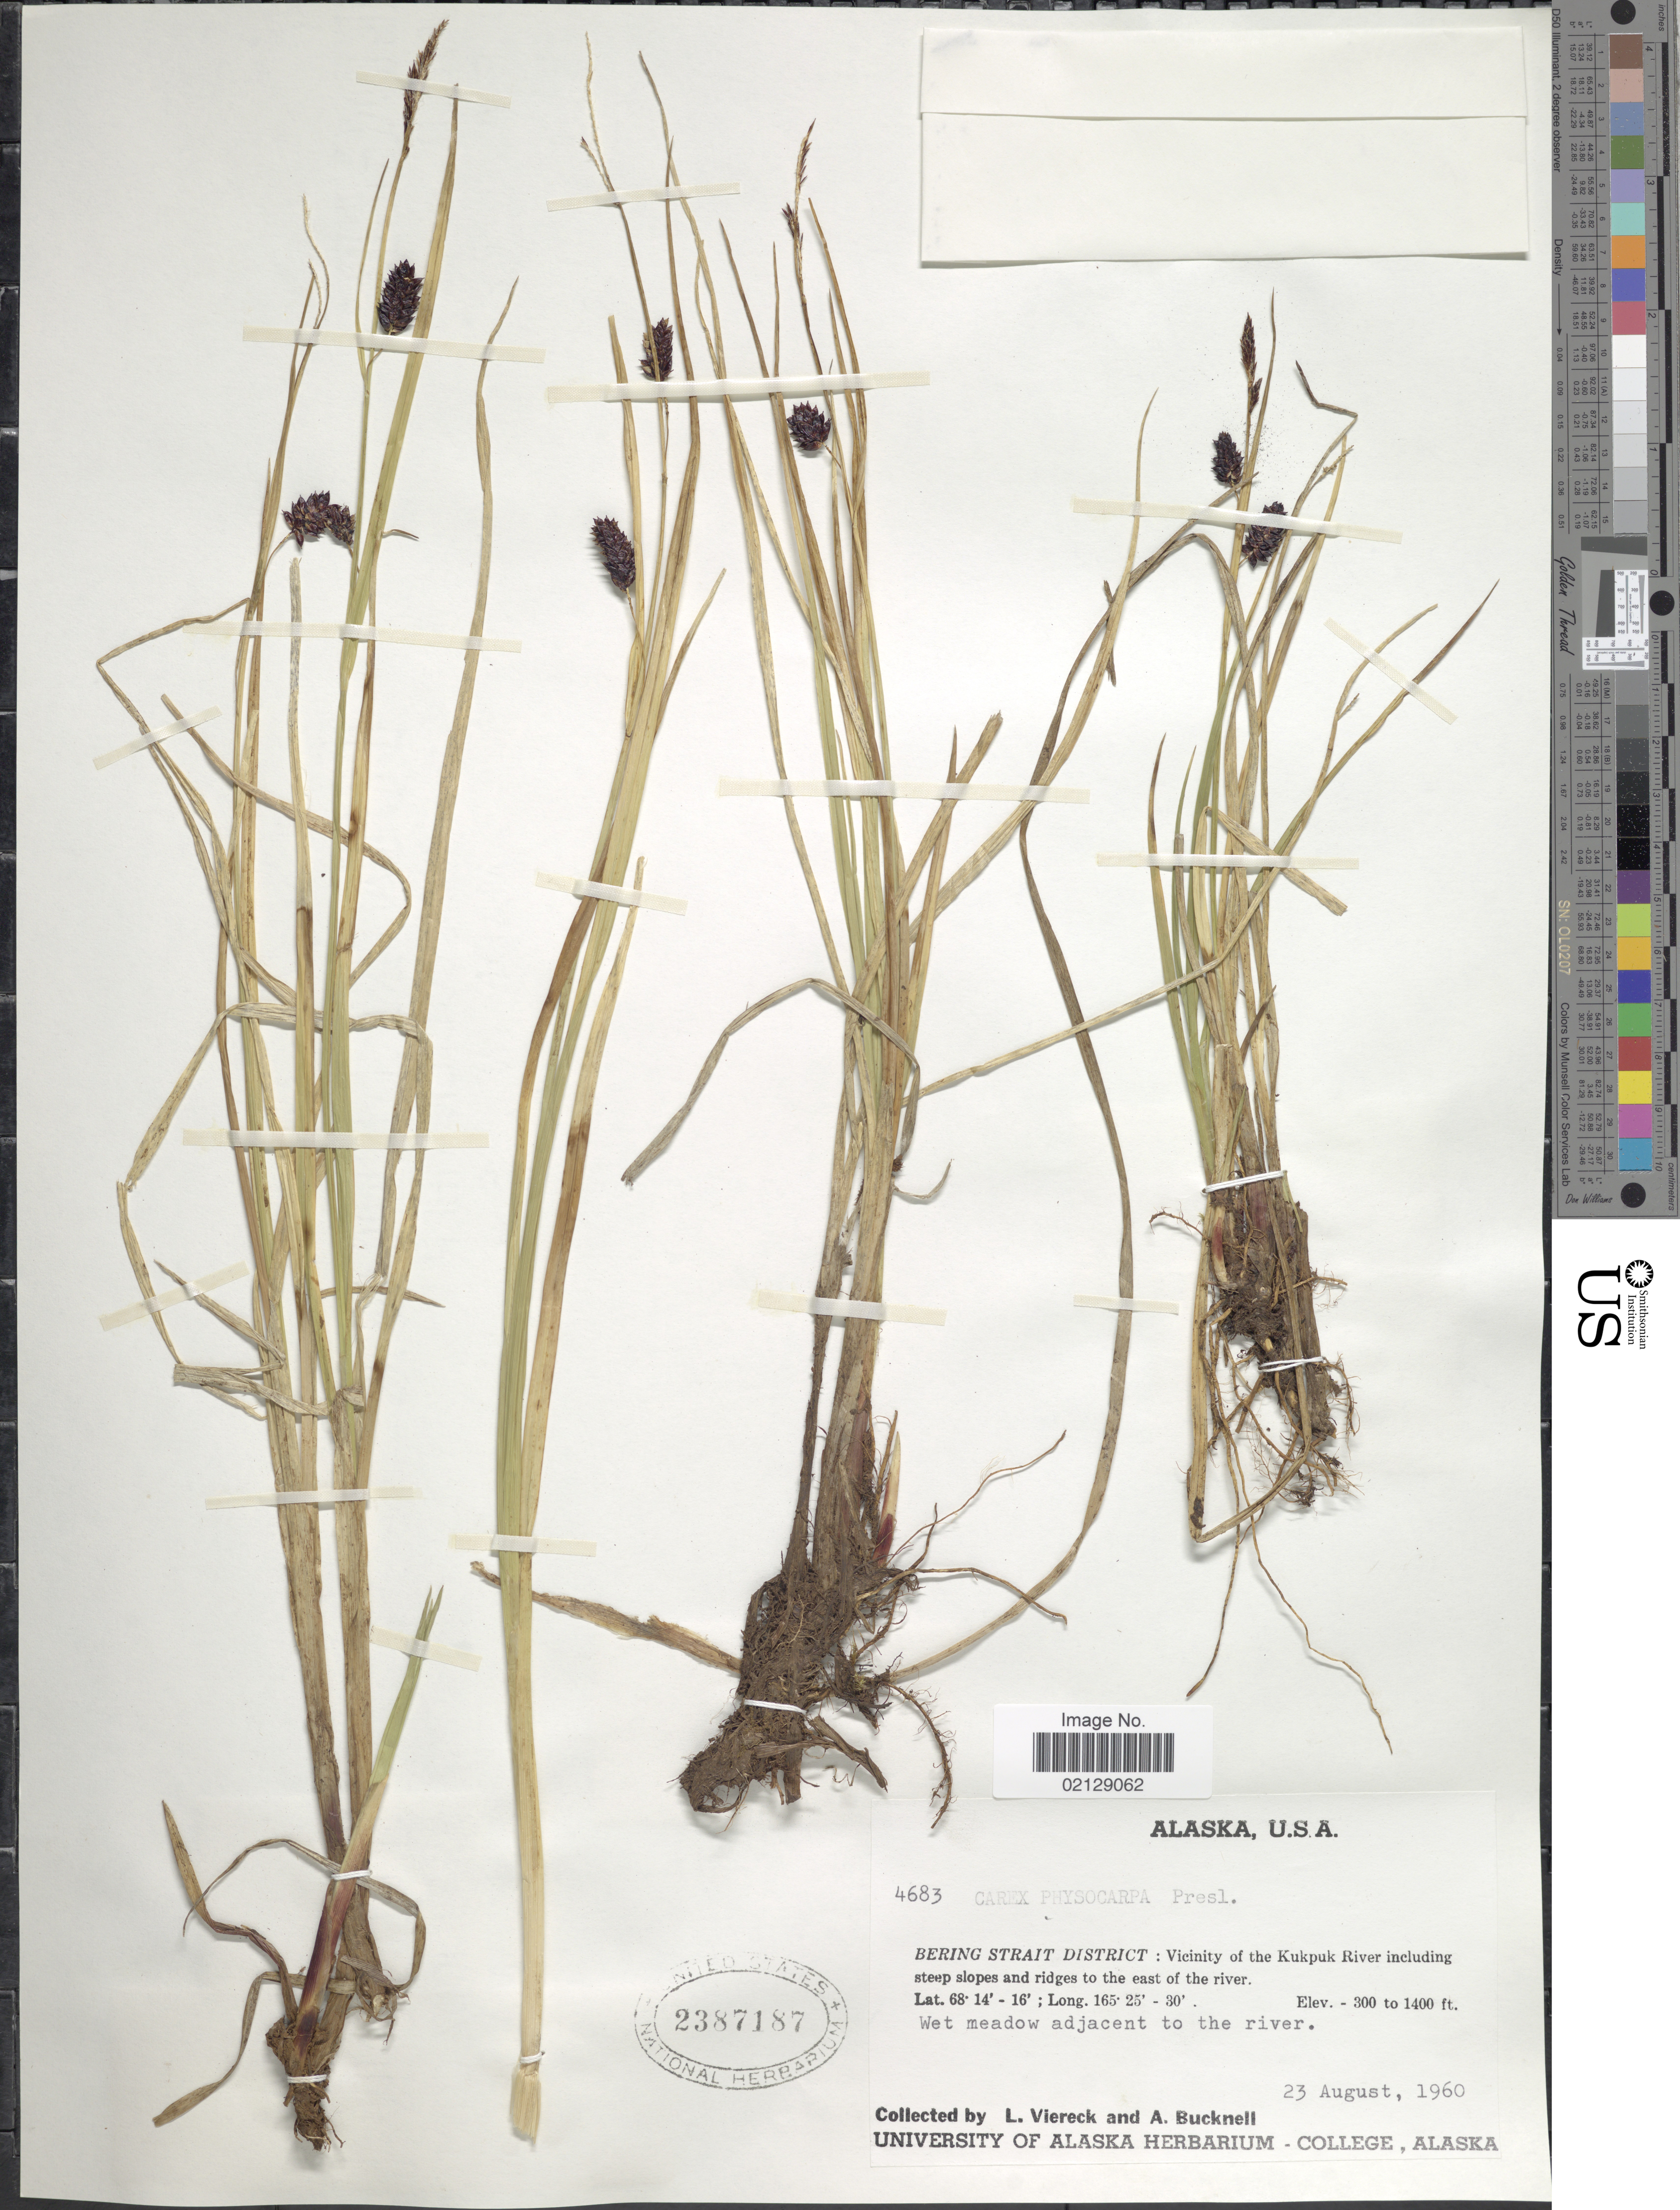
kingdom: Plantae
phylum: Tracheophyta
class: Liliopsida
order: Poales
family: Cyperaceae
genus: Carex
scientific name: Carex saxatilis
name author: L.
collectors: L. Viereck & A. Bucknell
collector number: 4683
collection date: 1960-08-23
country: United States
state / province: Alaska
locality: Bering Strait District: Vicinity of the Kukpuk River including steep slope and ridges to the east of the river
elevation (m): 91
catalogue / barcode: US 2387187